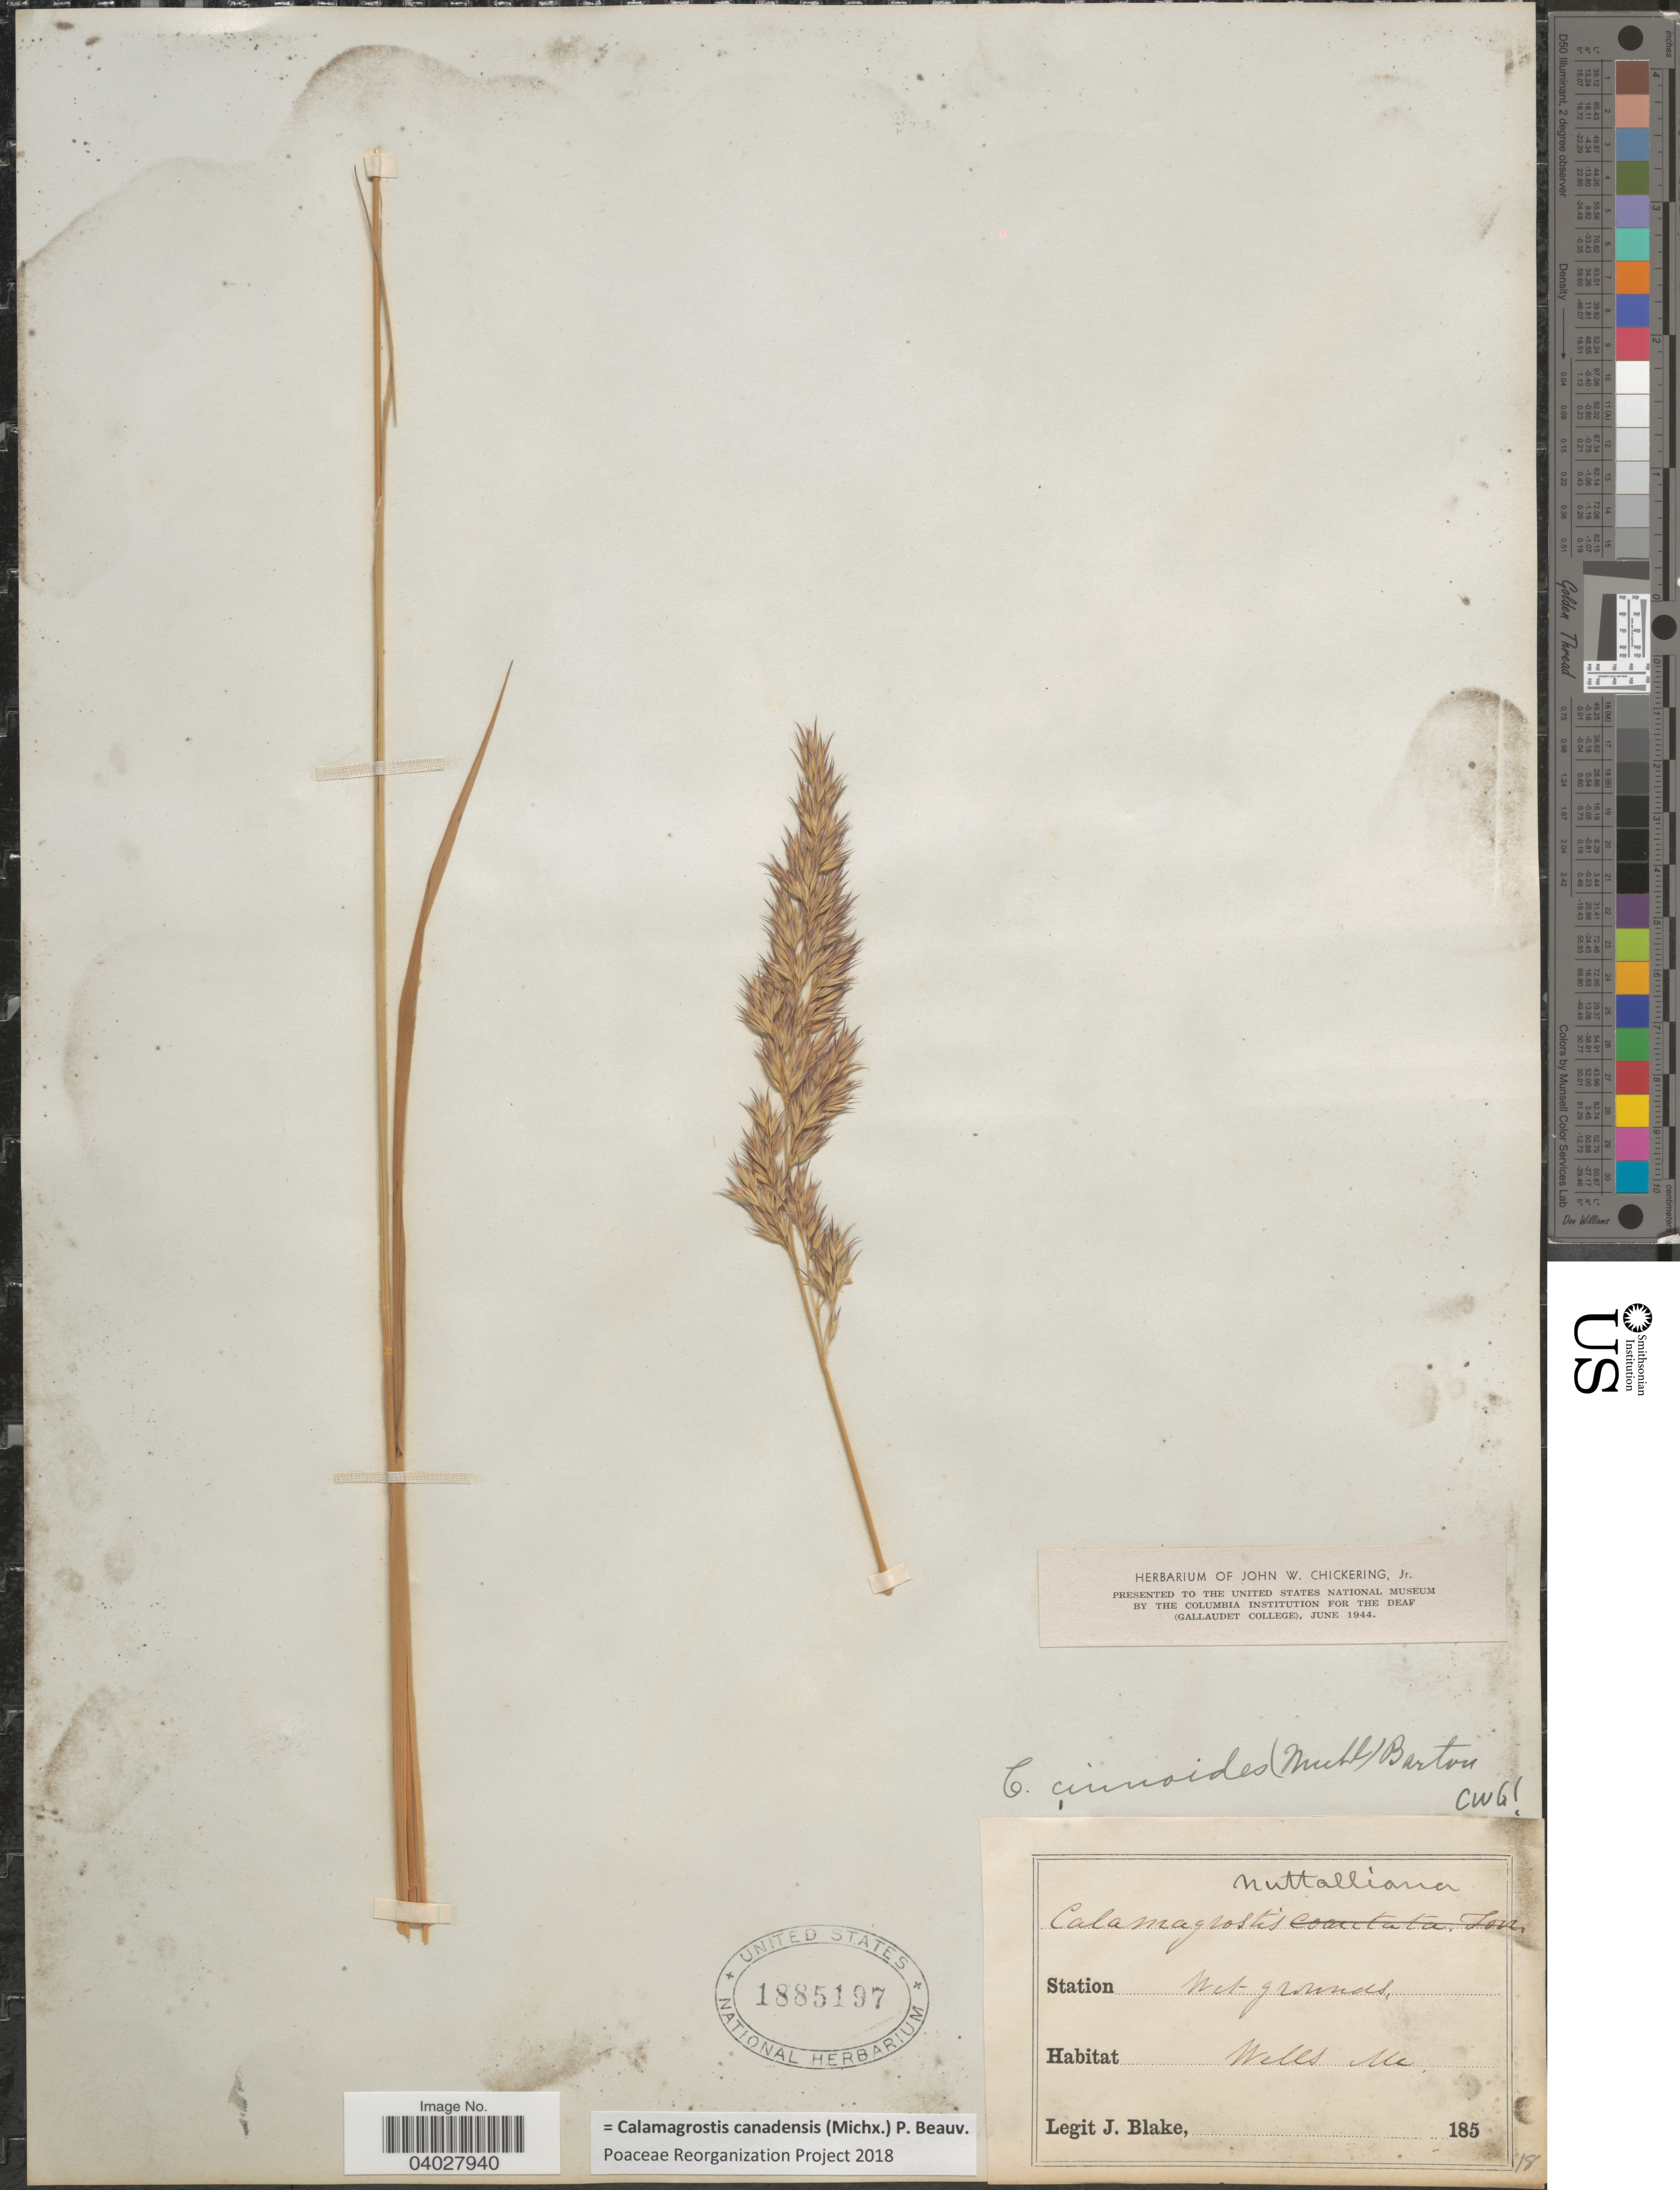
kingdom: Plantae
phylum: Tracheophyta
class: Liliopsida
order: Poales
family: Poaceae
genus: Calamagrostis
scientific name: Calamagrostis canadensis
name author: (Michx.) P. Beauv.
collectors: J. Blake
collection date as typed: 185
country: United States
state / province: Maine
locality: Wells.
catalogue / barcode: US 1885197